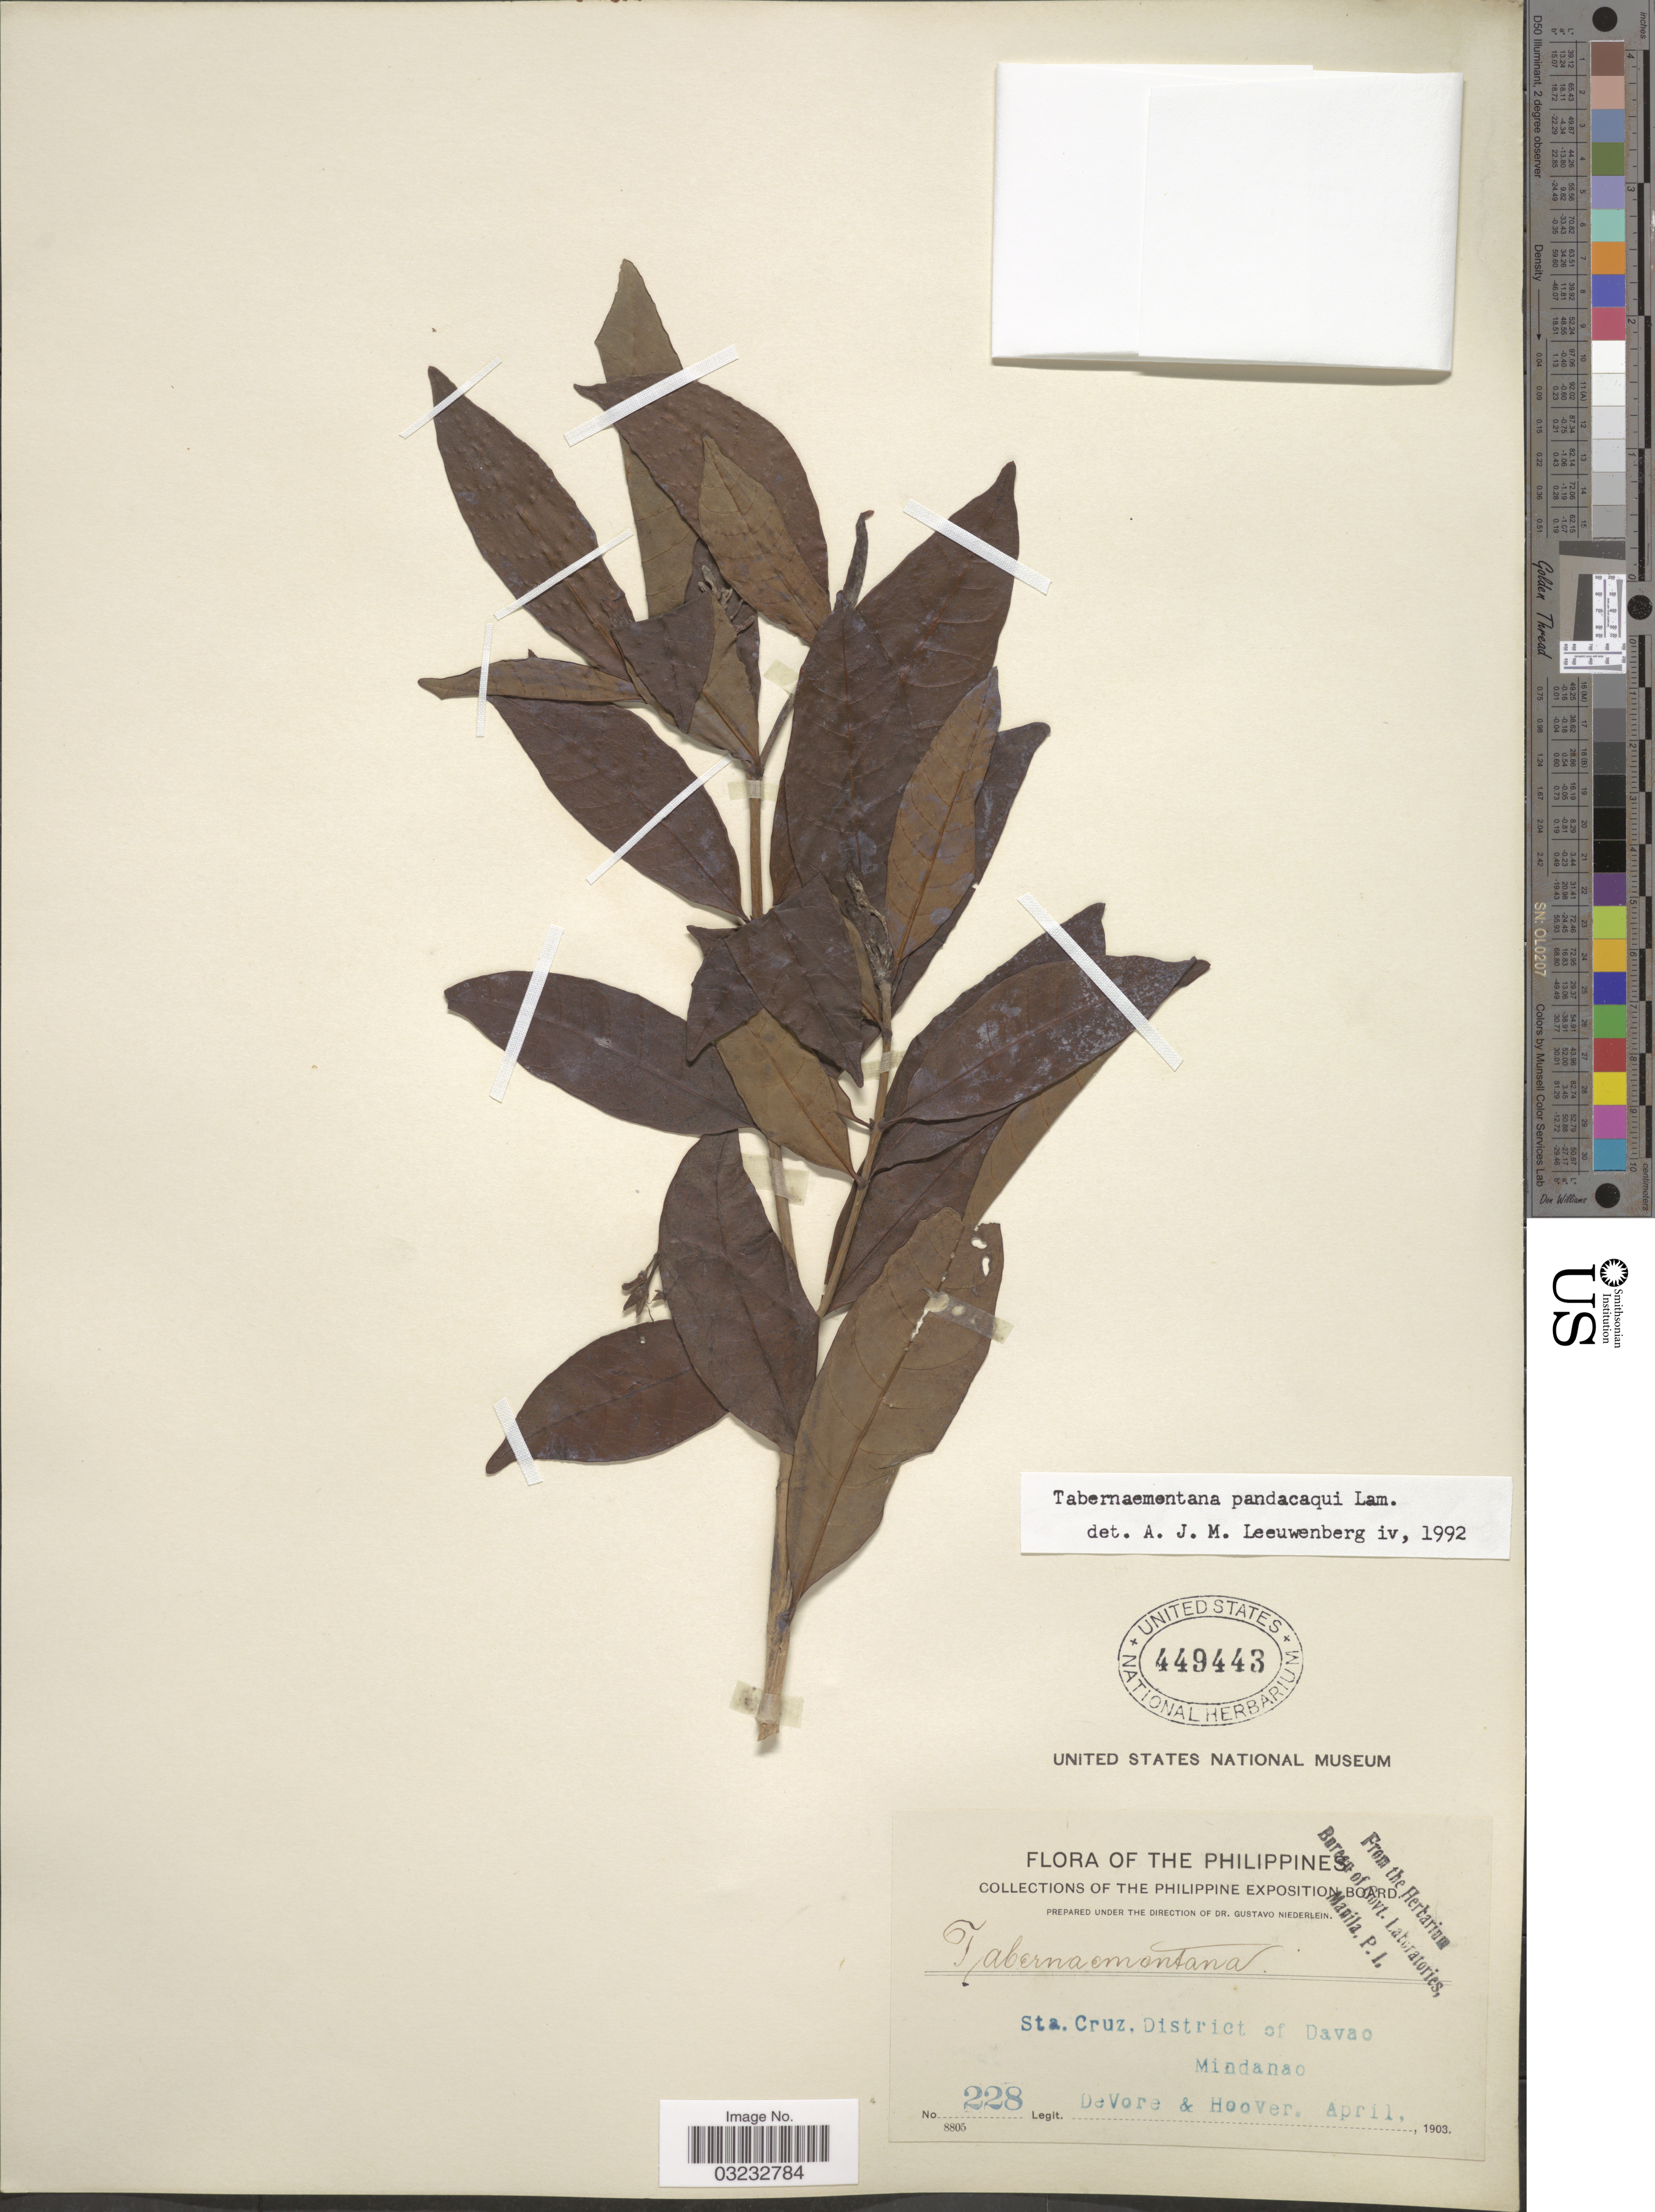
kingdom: Plantae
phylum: Tracheophyta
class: Magnoliopsida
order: Gentianales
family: Apocynaceae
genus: Tabernaemontana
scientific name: Tabernaemontana pandacaqui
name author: Poir.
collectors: -. DeVore & -- Hoover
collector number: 238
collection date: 1903-04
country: Philippines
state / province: Davao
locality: Sta. Cruz, District of Davao. Mindanao.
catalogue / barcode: US 449443